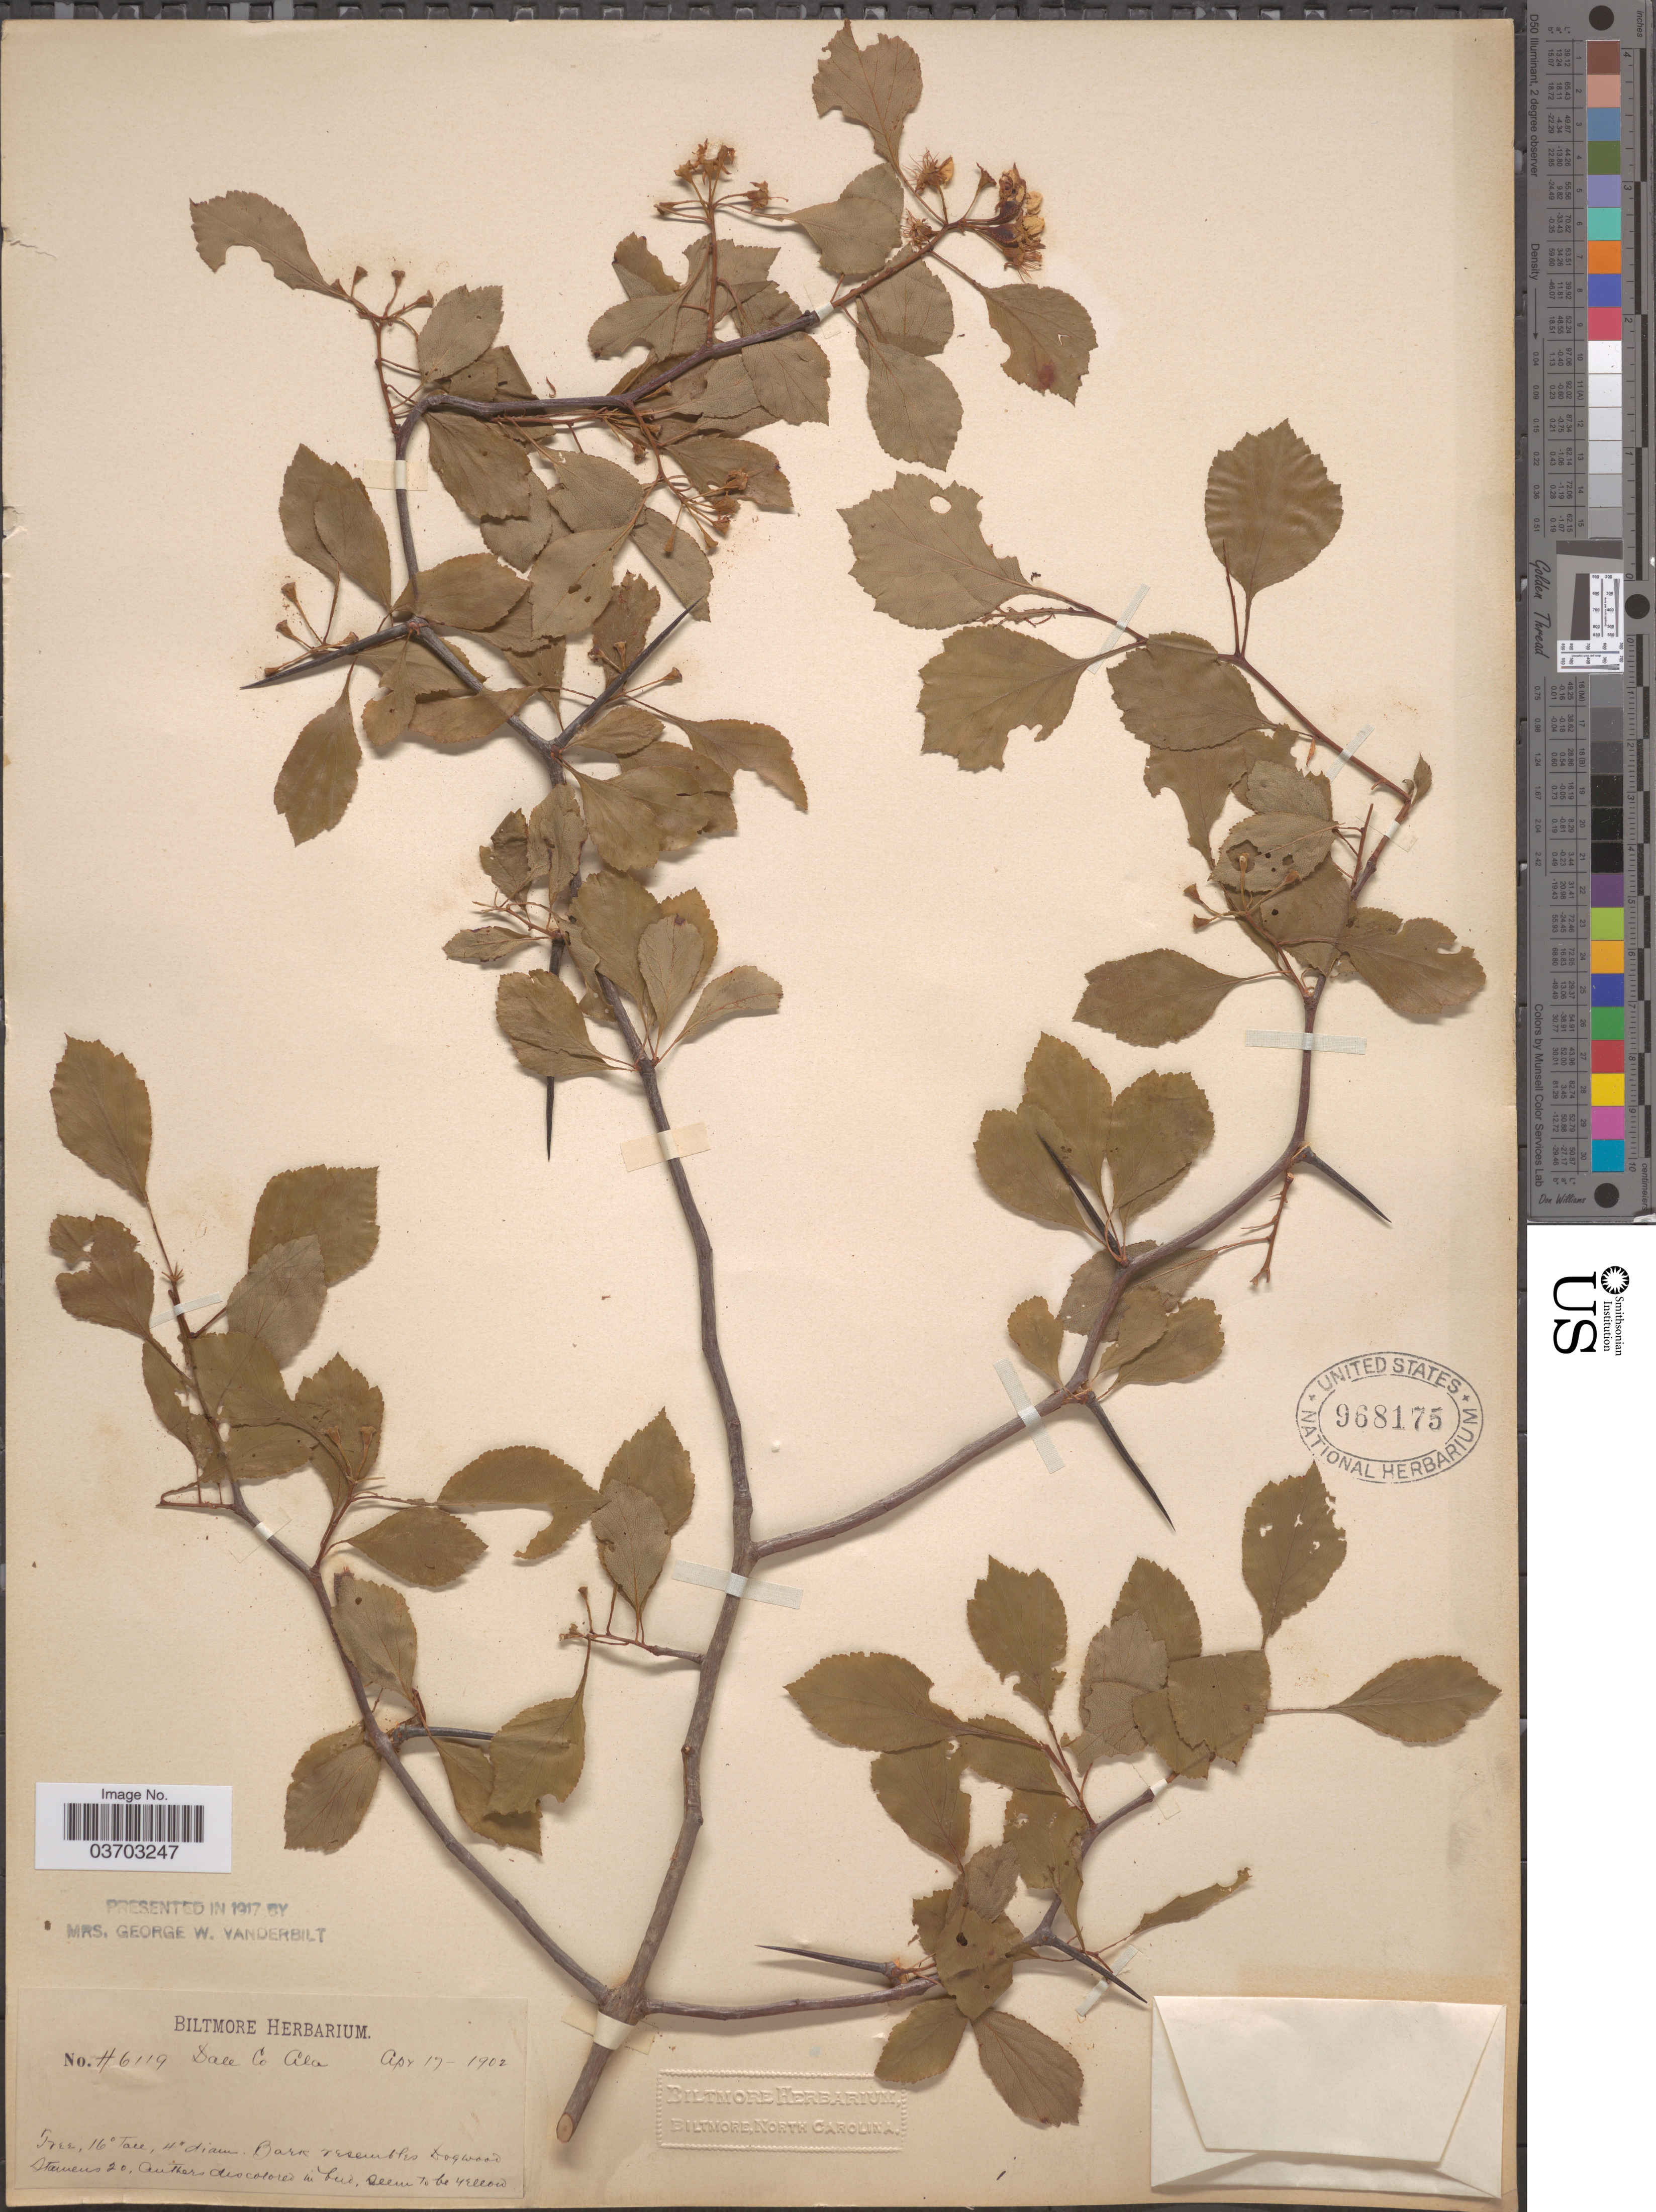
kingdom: Plantae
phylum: Tracheophyta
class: Magnoliopsida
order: Rosales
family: Rosaceae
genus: Crataegus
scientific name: Crataegus sp.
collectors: ex herb. Biltmore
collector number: H6119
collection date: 1902-04-17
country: United States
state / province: Alabama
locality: Dale Co.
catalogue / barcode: US 968175